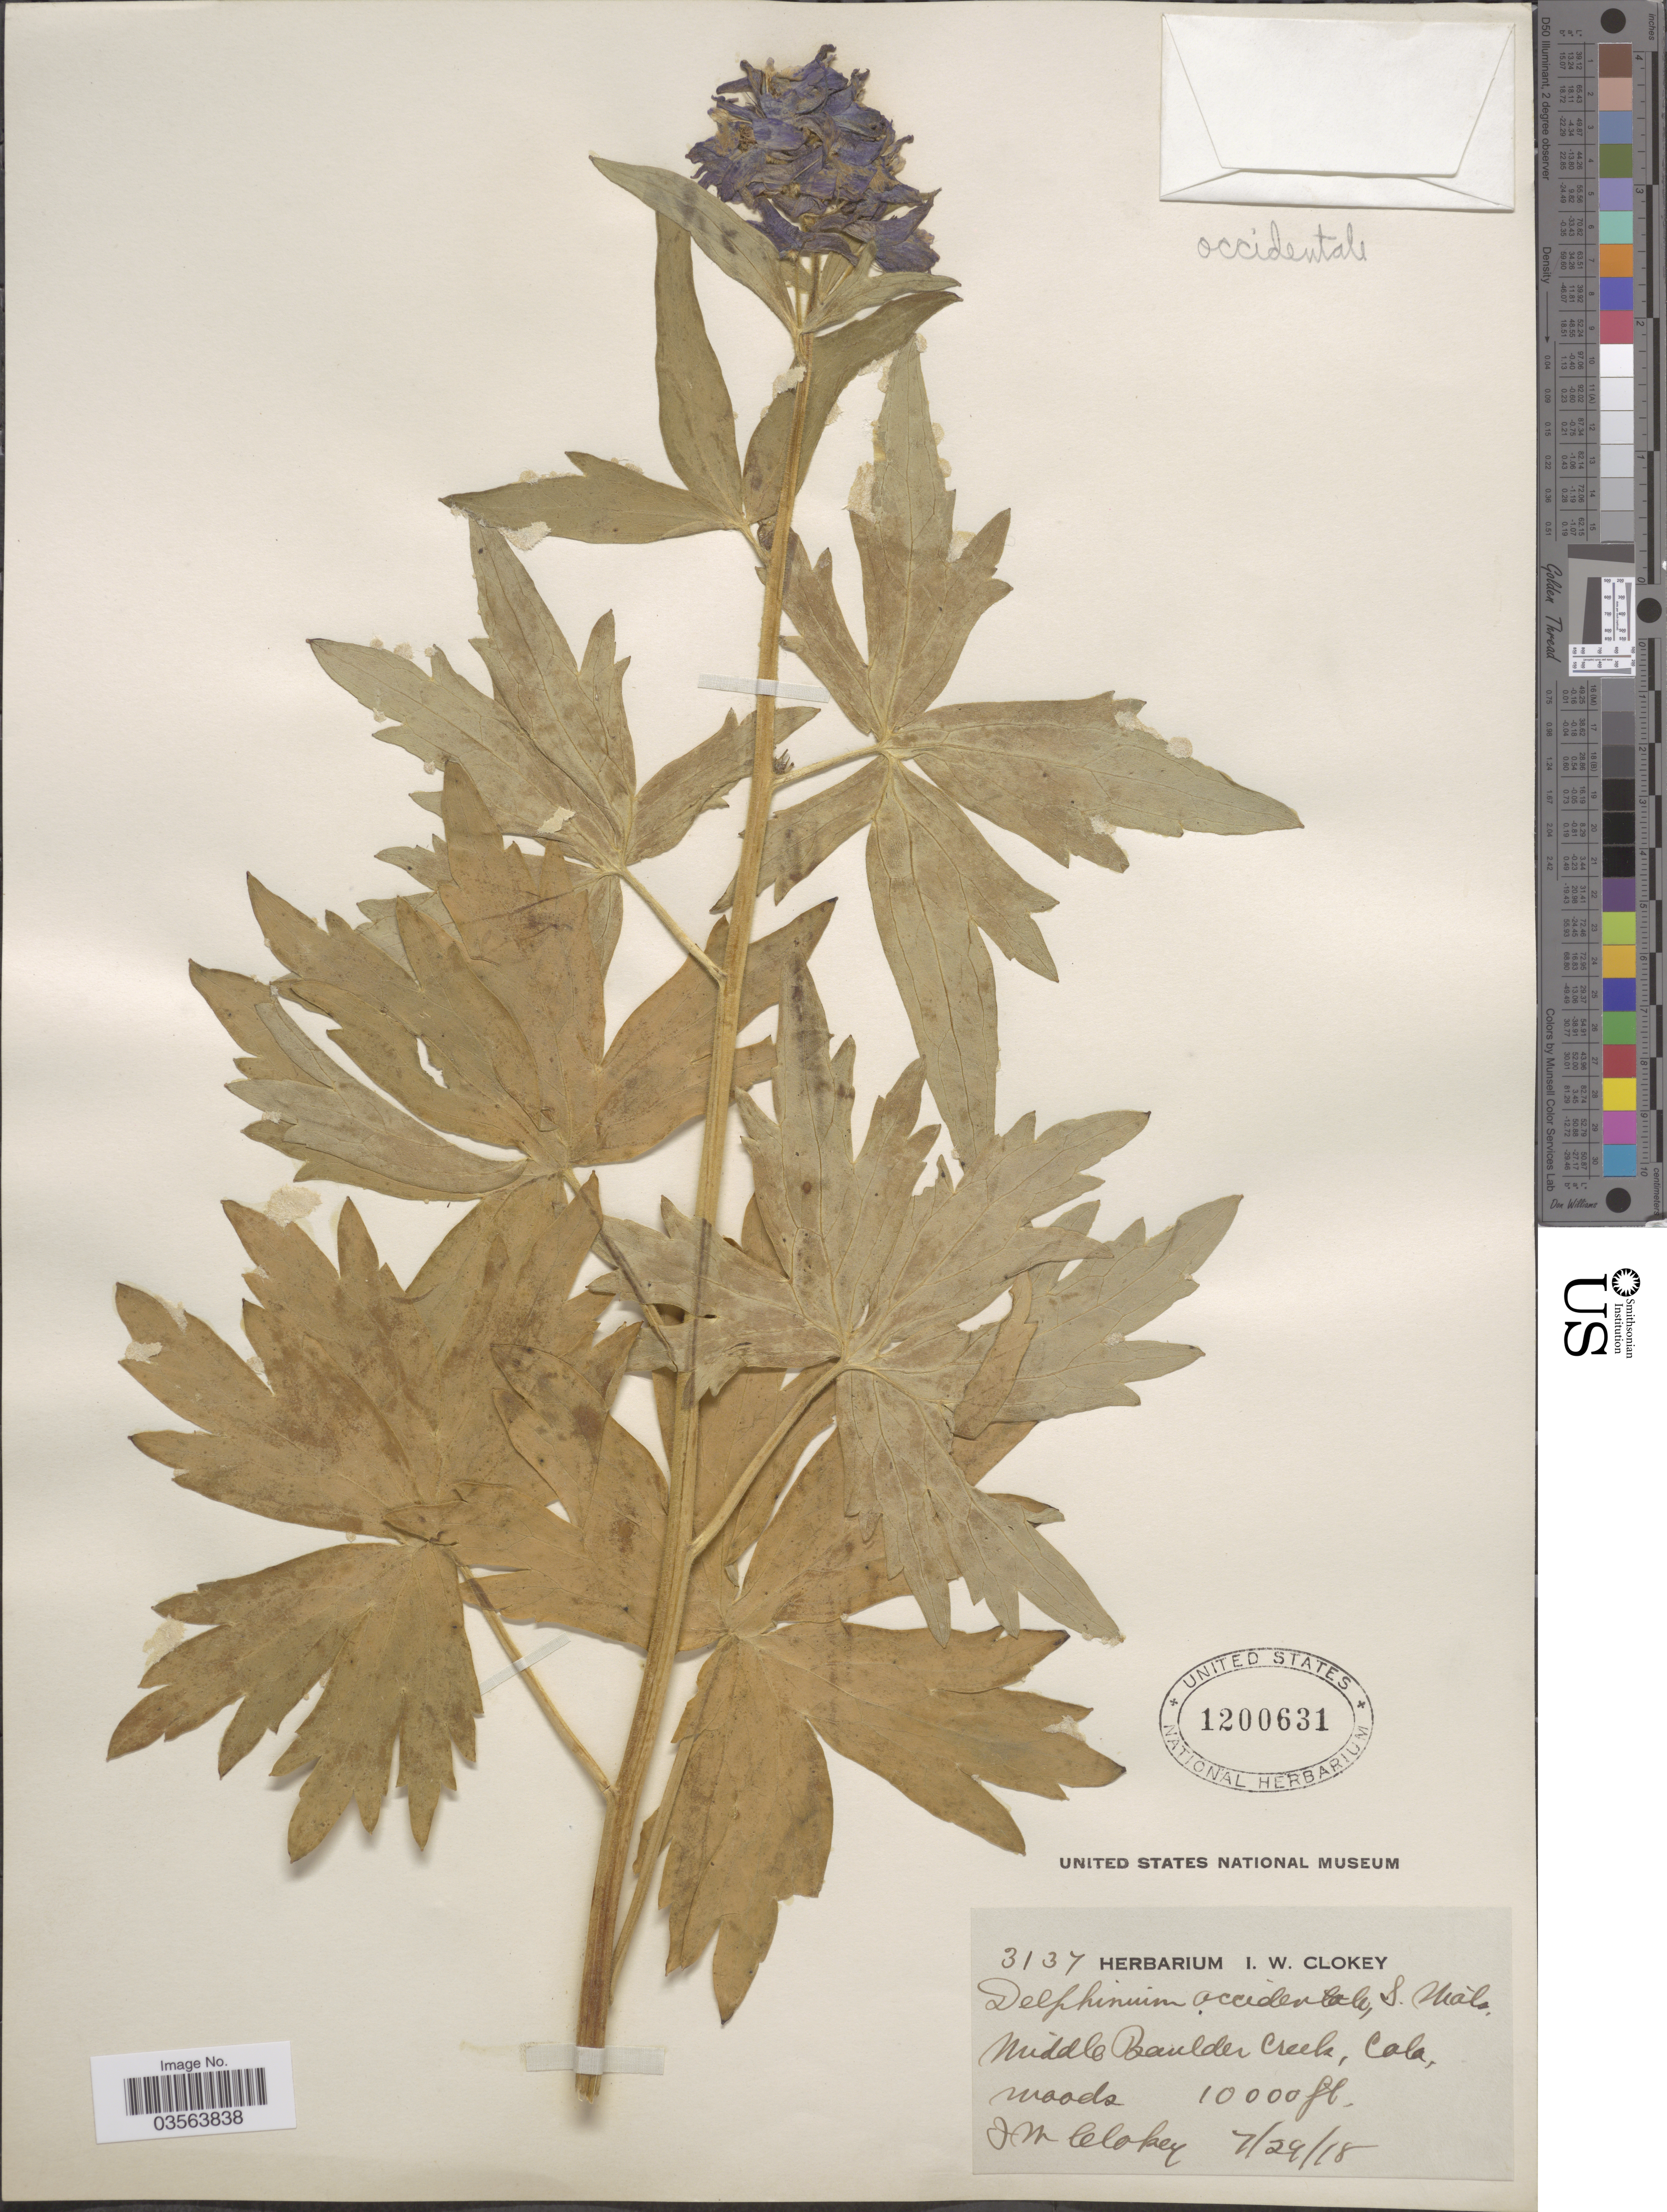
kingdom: Plantae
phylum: Tracheophyta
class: Magnoliopsida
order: Ranunculales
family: Ranunculaceae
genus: Delphinium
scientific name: Delphinium x occidentale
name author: (S. Watson) S. Watson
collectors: J. Clokey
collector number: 3137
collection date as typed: Transcribed d/m/y: 29/7/18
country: United States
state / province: Colorado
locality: Middle Boulder Creek.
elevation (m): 3048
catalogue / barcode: US 1200631